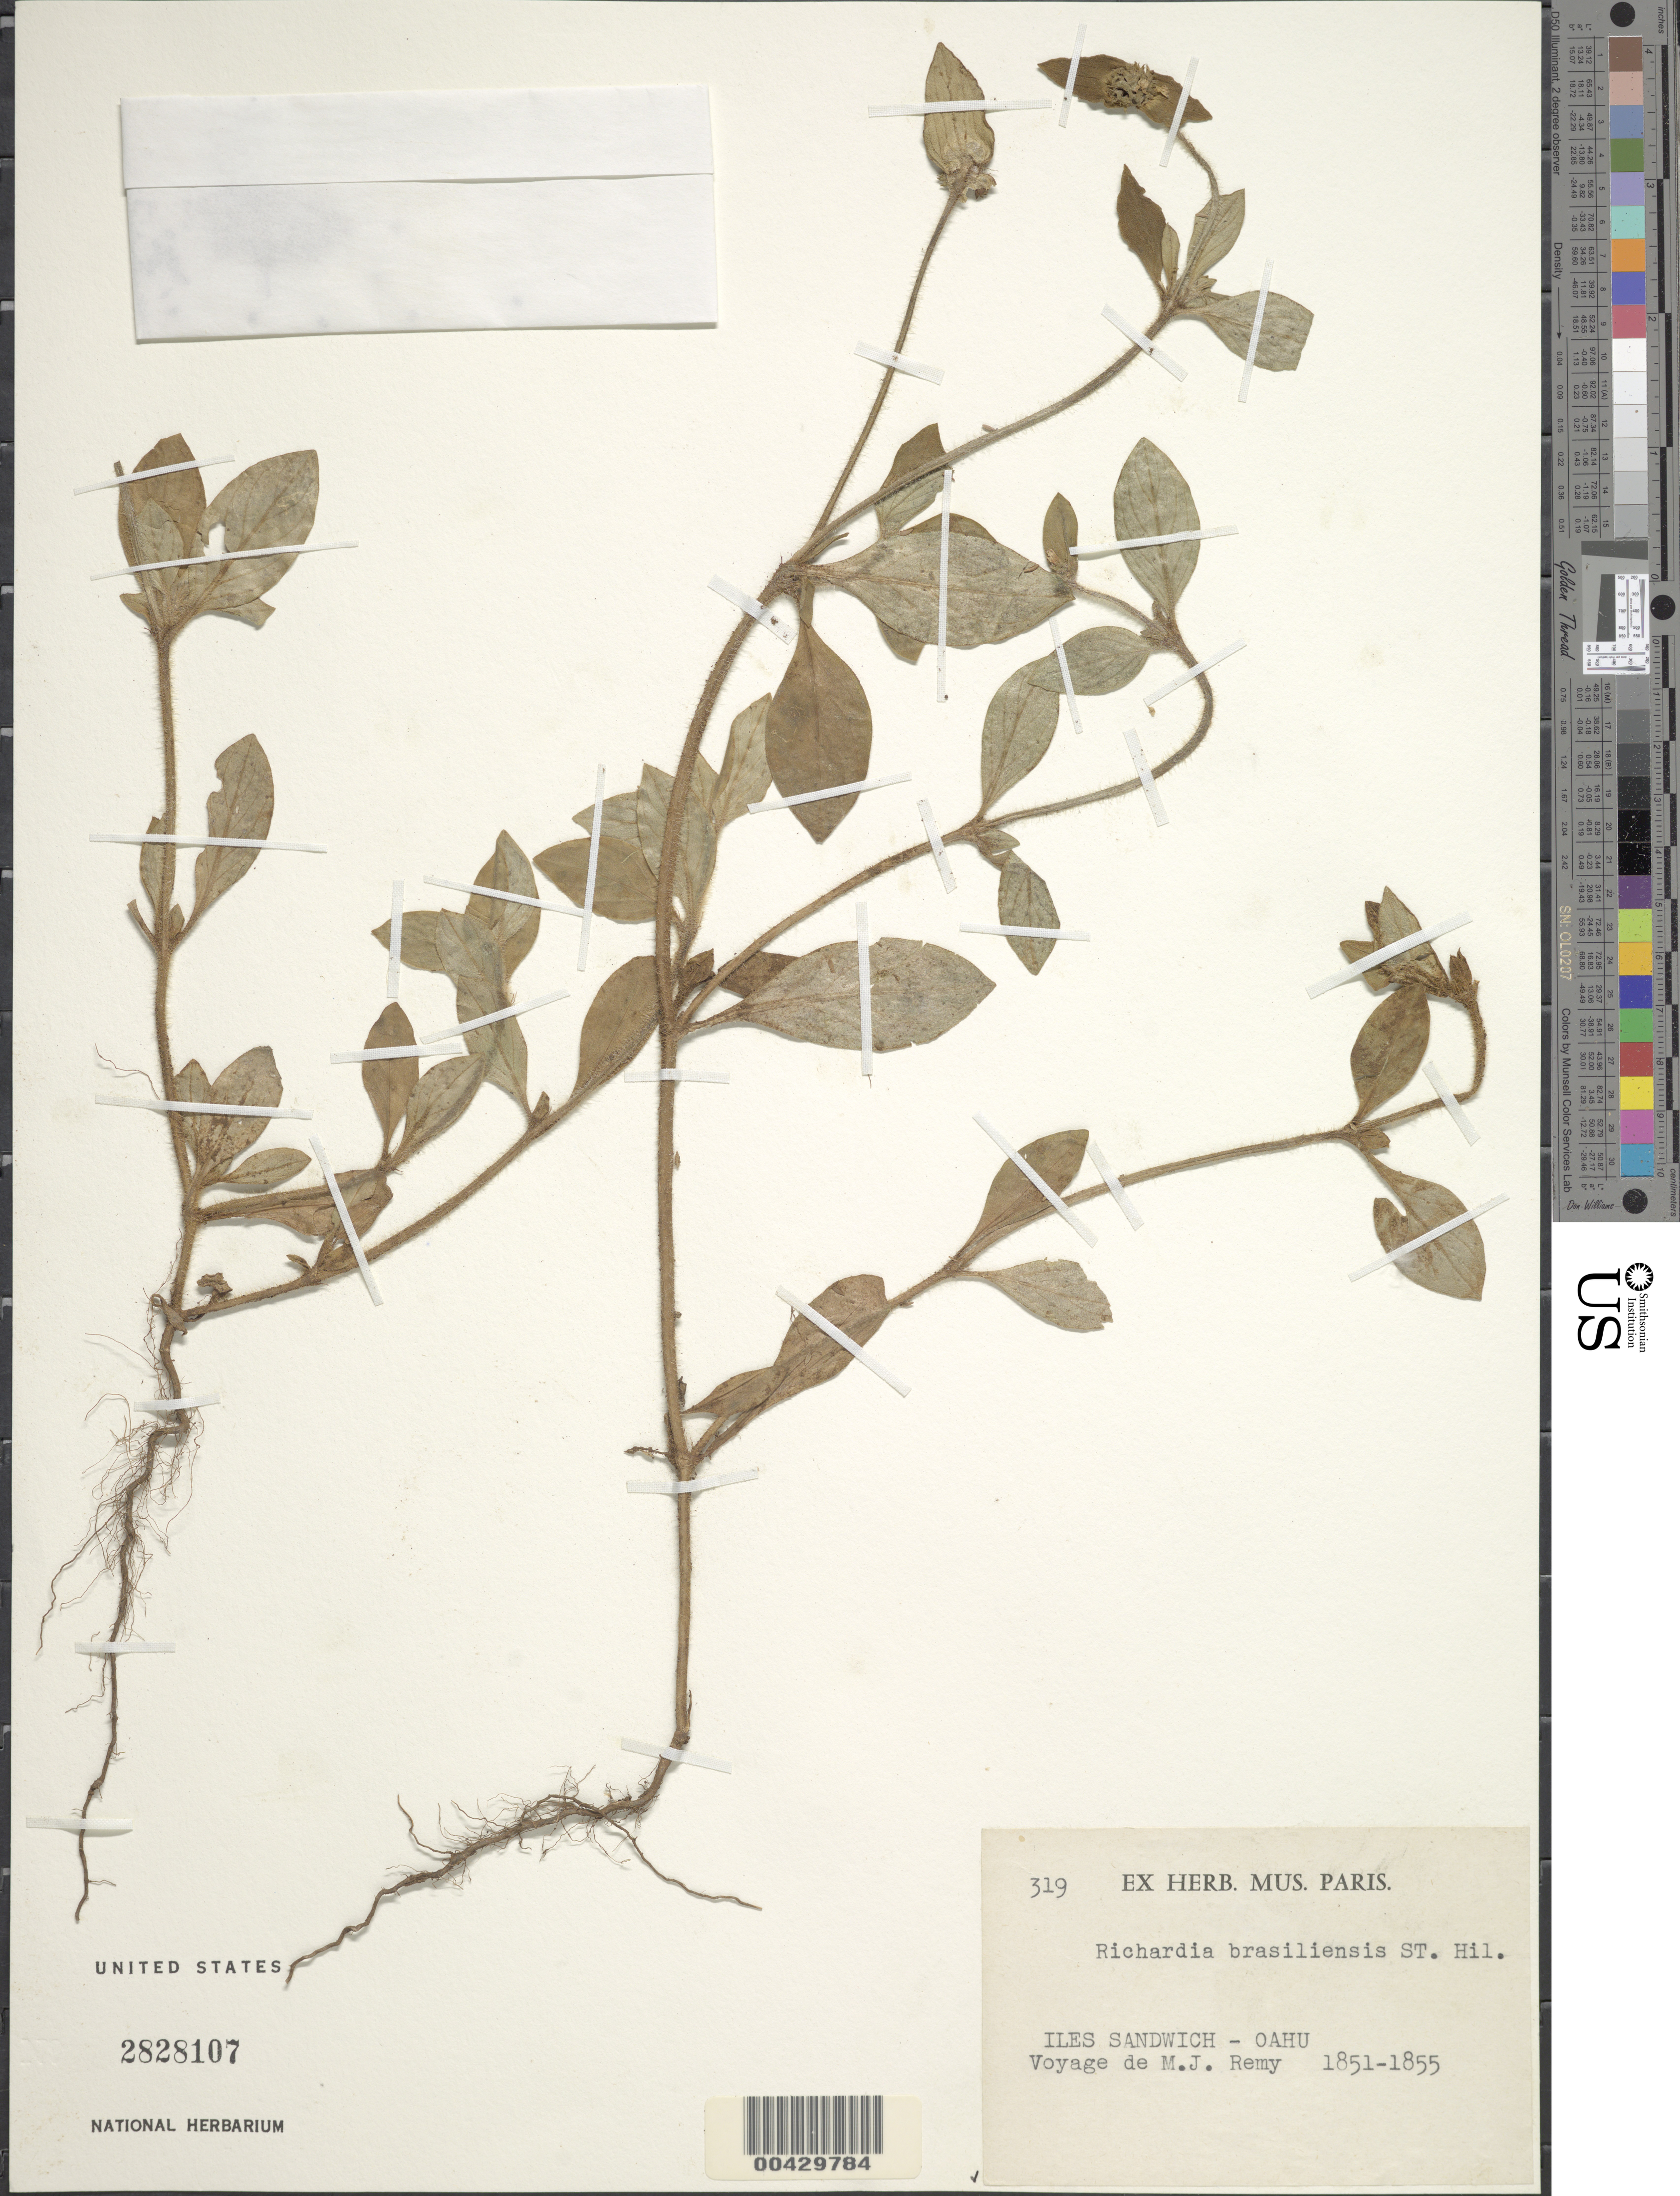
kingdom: Plantae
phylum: Tracheophyta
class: Magnoliopsida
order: Gentianales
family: Rubiaceae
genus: Richardia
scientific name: Richardia brasiliensis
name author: Gomes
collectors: E. J. Rémy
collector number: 319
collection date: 1851/1855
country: United States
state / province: Hawaii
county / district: Honolulu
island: Oahu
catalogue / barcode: US 2828107